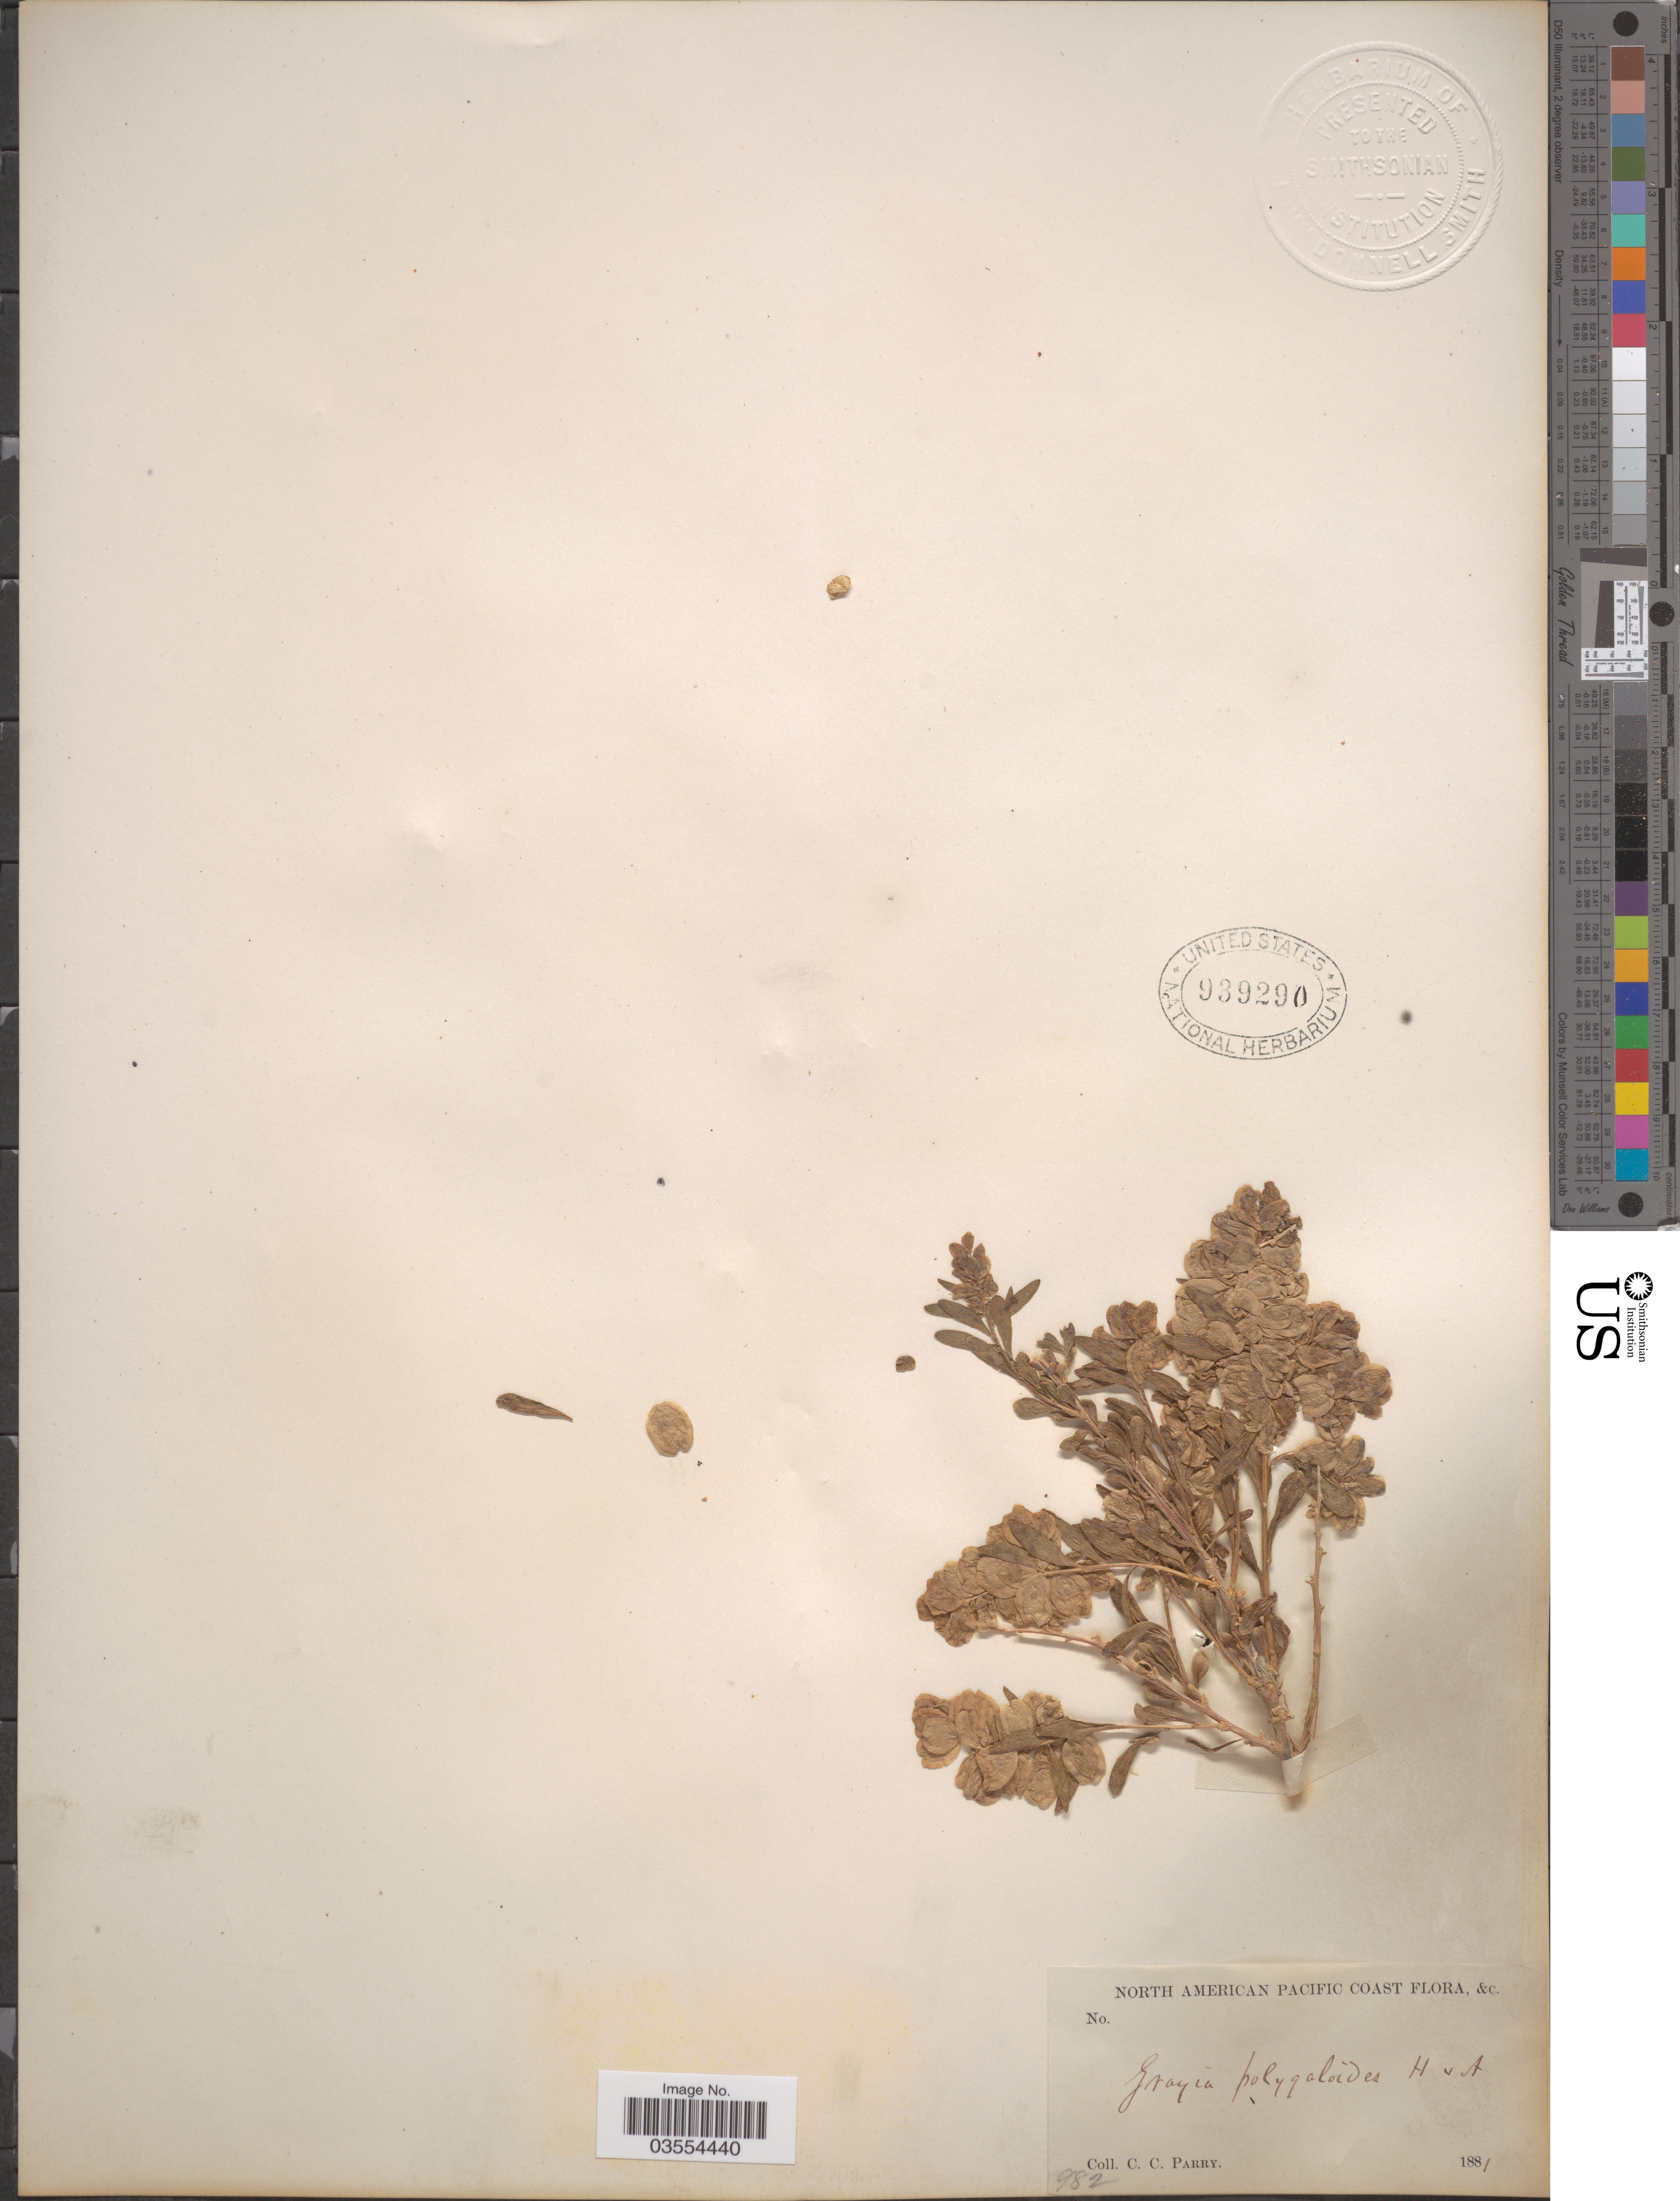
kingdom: Plantae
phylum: Tracheophyta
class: Magnoliopsida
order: Caryophyllales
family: Amaranthaceae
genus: Grayia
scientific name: Grayia spinosa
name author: (Hook.) Moq.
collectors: C. C. Parry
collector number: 982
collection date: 1881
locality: North American Pacific Coast.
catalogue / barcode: US 393290